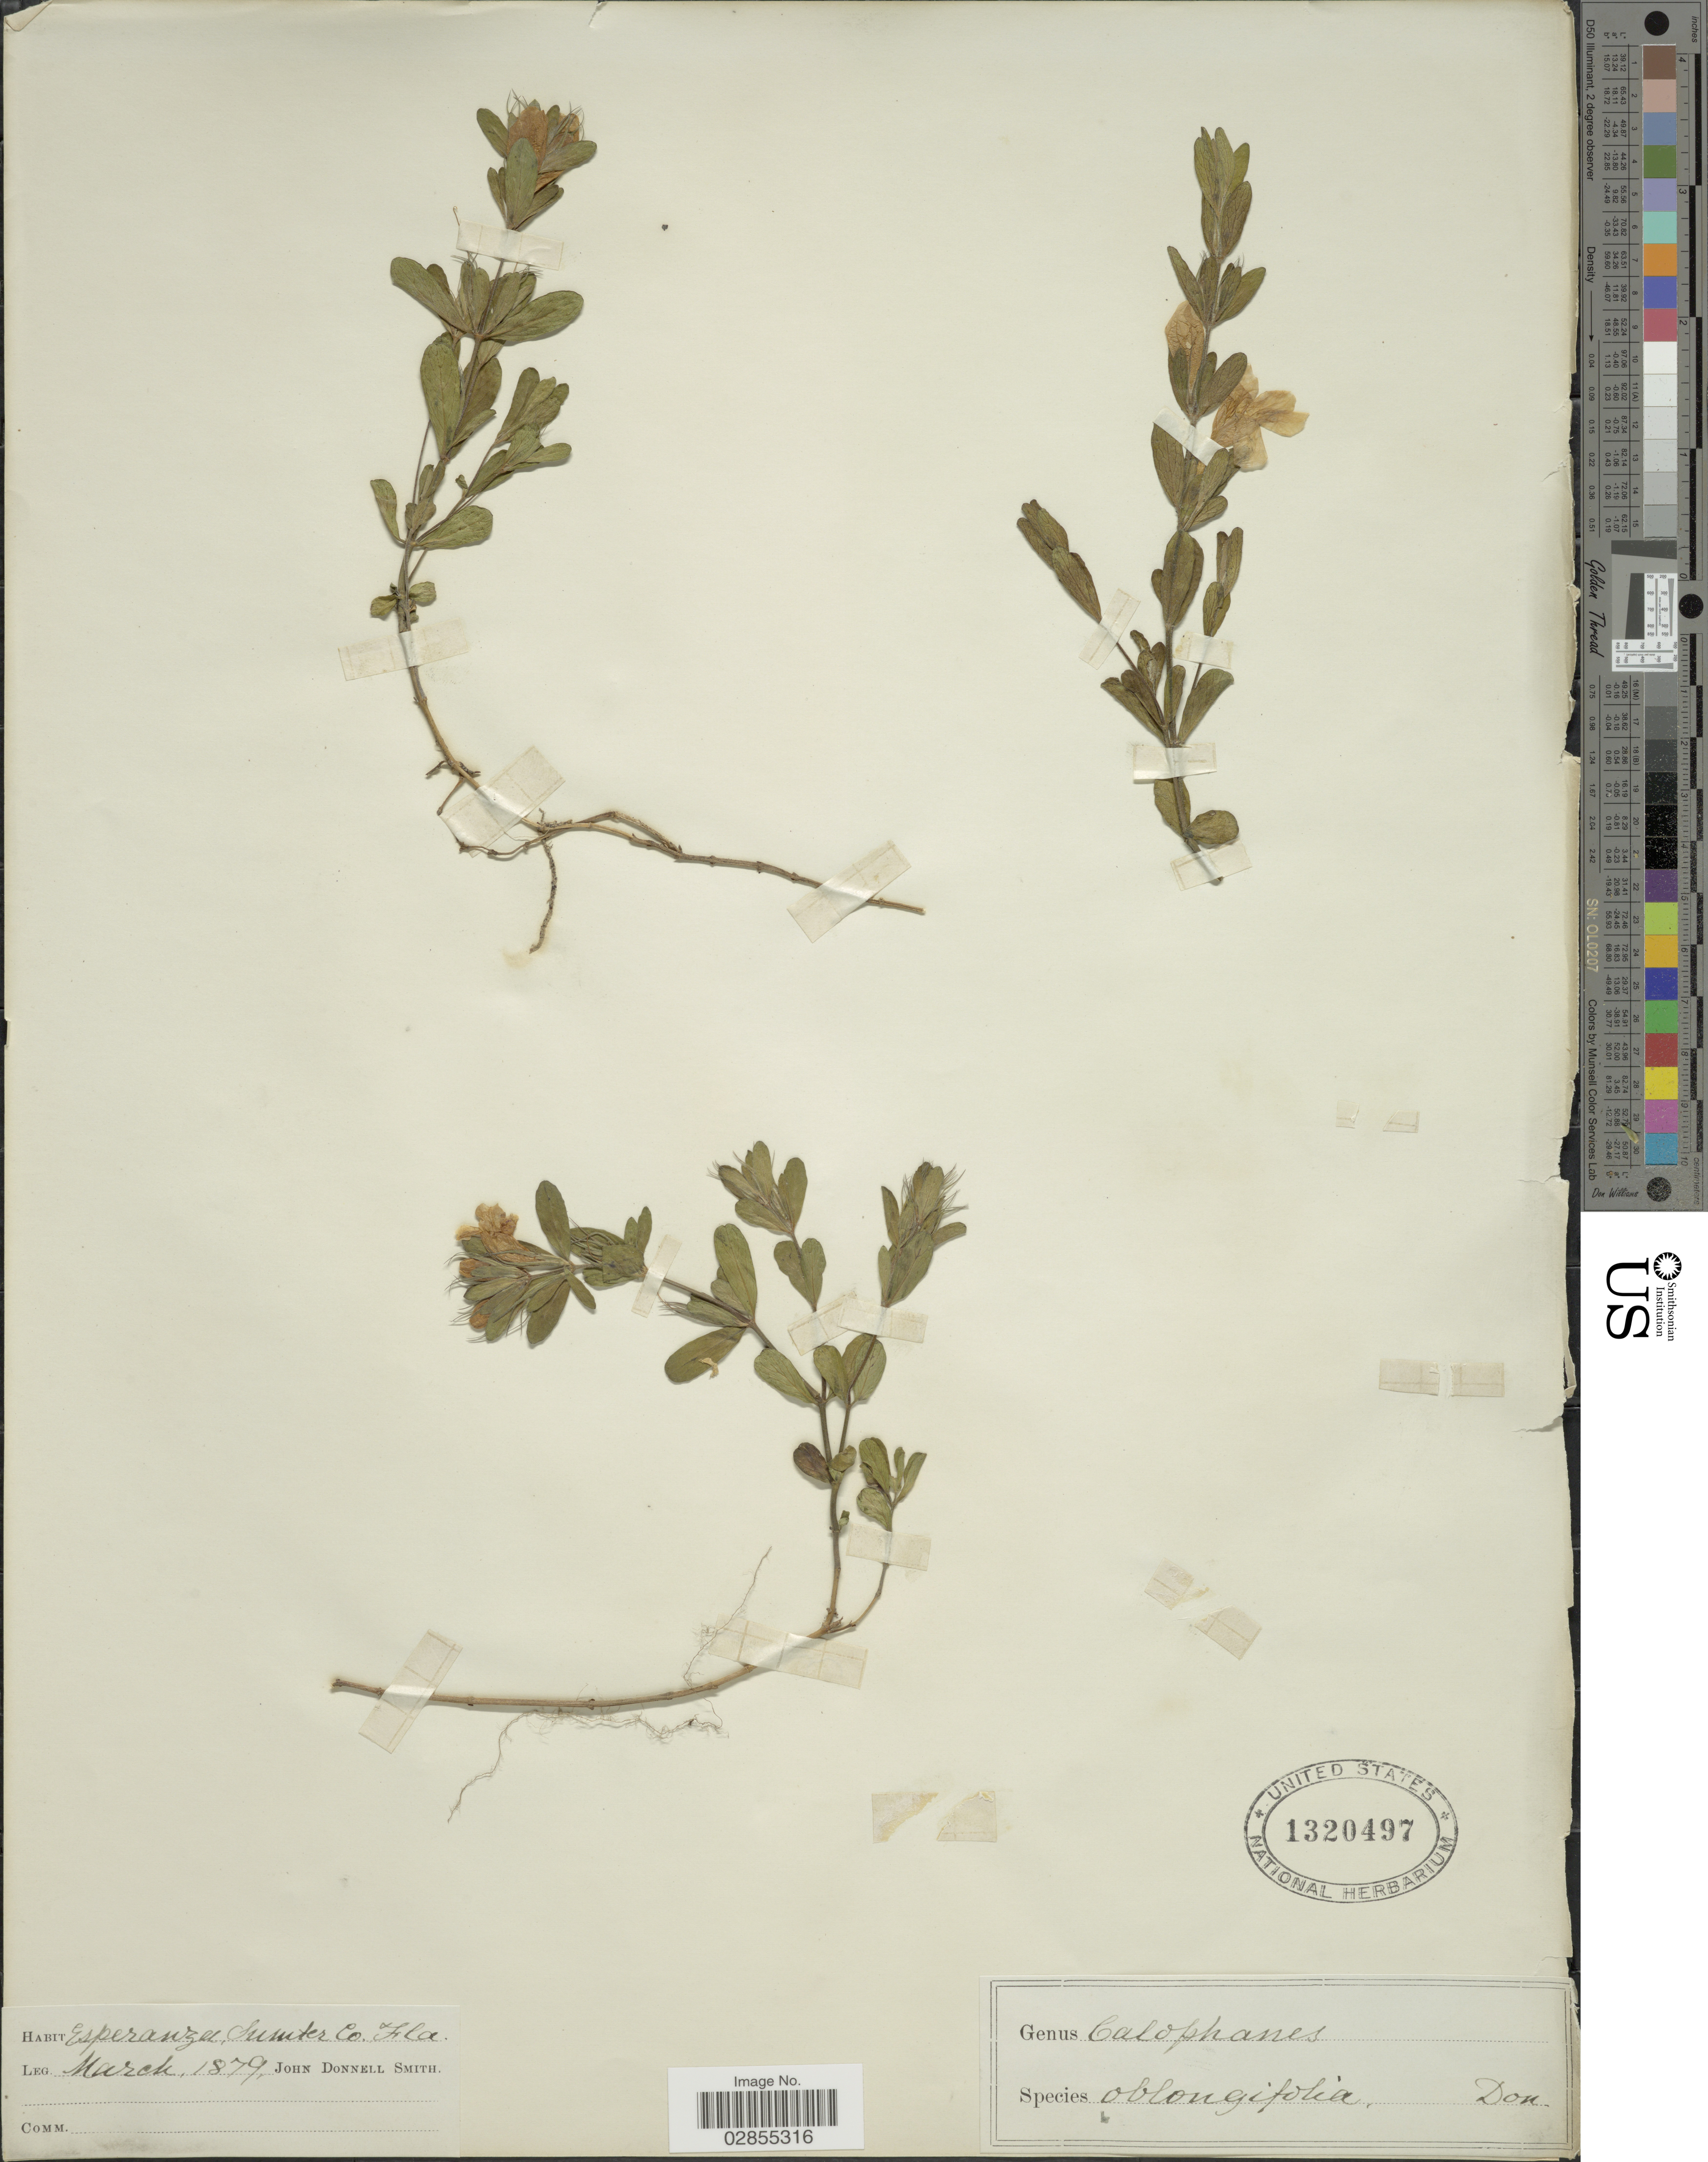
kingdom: Plantae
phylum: Tracheophyta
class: Magnoliopsida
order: Lamiales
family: Acanthaceae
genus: Dyschoriste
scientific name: Dyschoriste oblongifolia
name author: (Michx.) Kuntze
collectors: J. Donnell Smith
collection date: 1879-03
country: United States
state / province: Florida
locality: Esperanza, Sumter Co.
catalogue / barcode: US 1320497